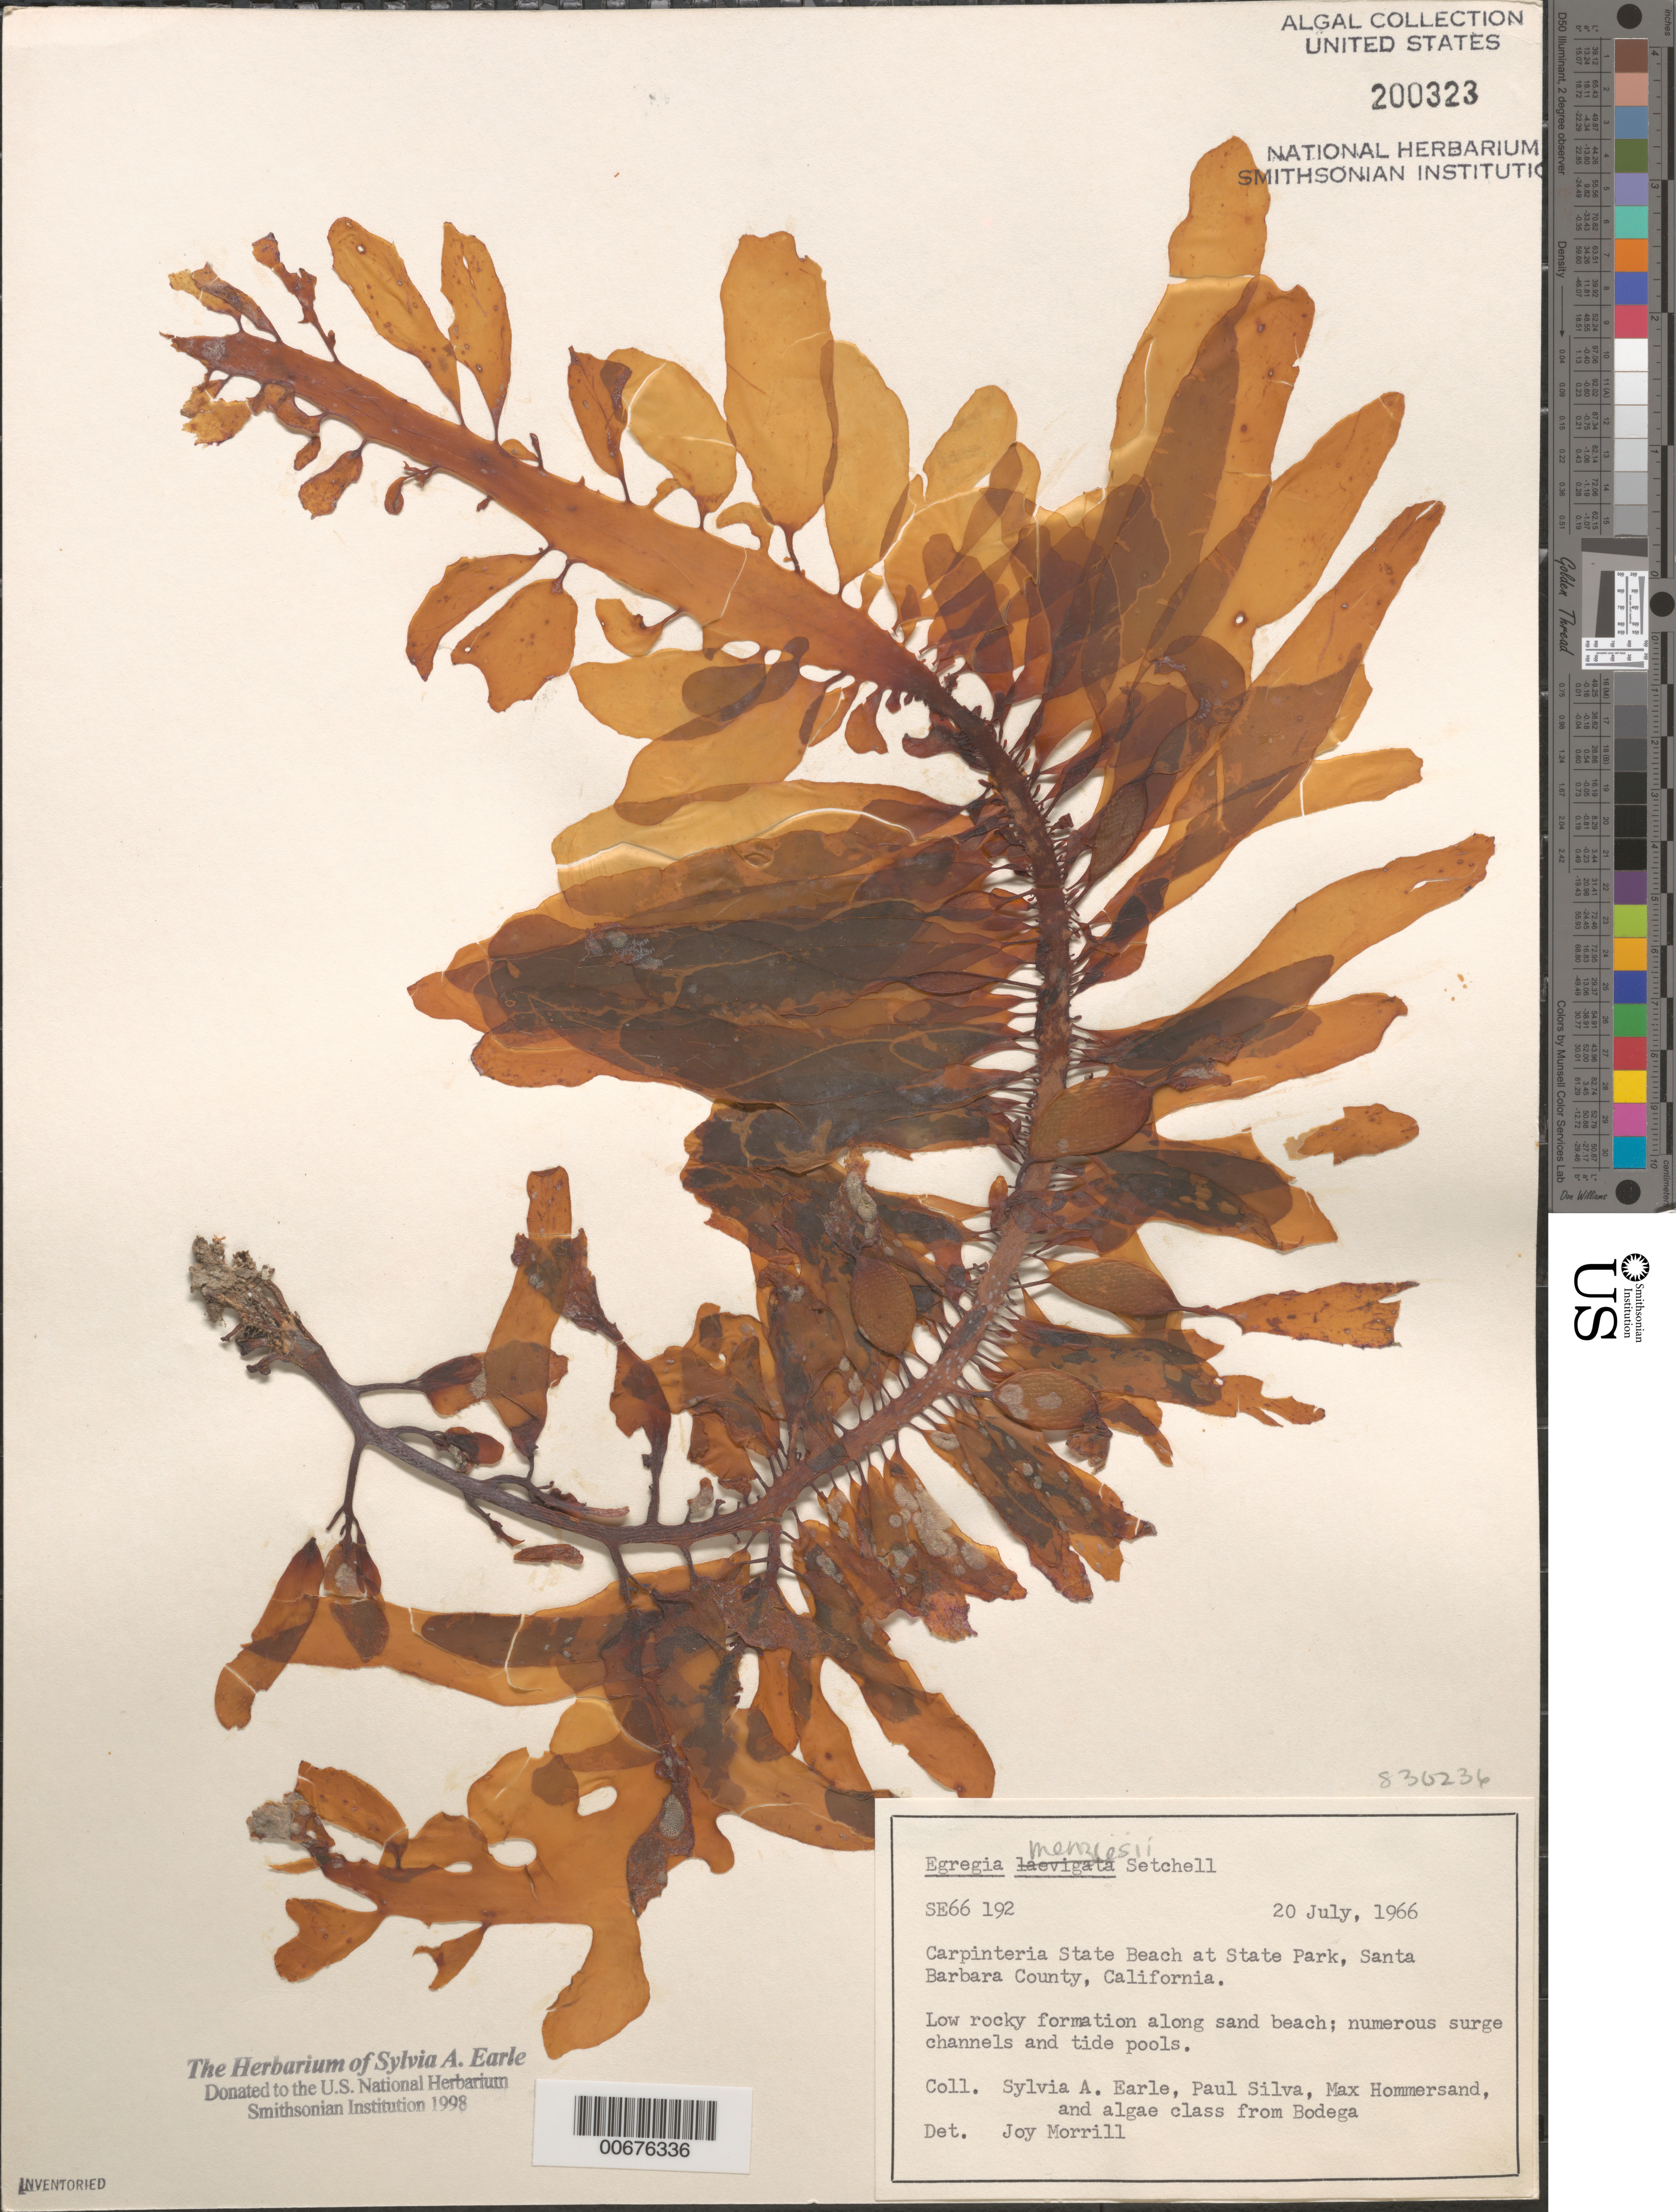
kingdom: Chromista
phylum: Ochrophyta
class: Phaeophyceae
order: Laminariales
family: Lessoniaceae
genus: Egregia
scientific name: Egregia menziesii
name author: (Turner) Aresch.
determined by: Morrill, J.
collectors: S. A. Earle, P. C. Silva, M. H. Hommersand & Bodega Algae Class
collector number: SE 66192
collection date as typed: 19 Jul 1966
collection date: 1966-07-19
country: United States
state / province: California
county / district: Santa Barbara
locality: Carpinteria State Beach, State Park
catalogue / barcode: US 200323